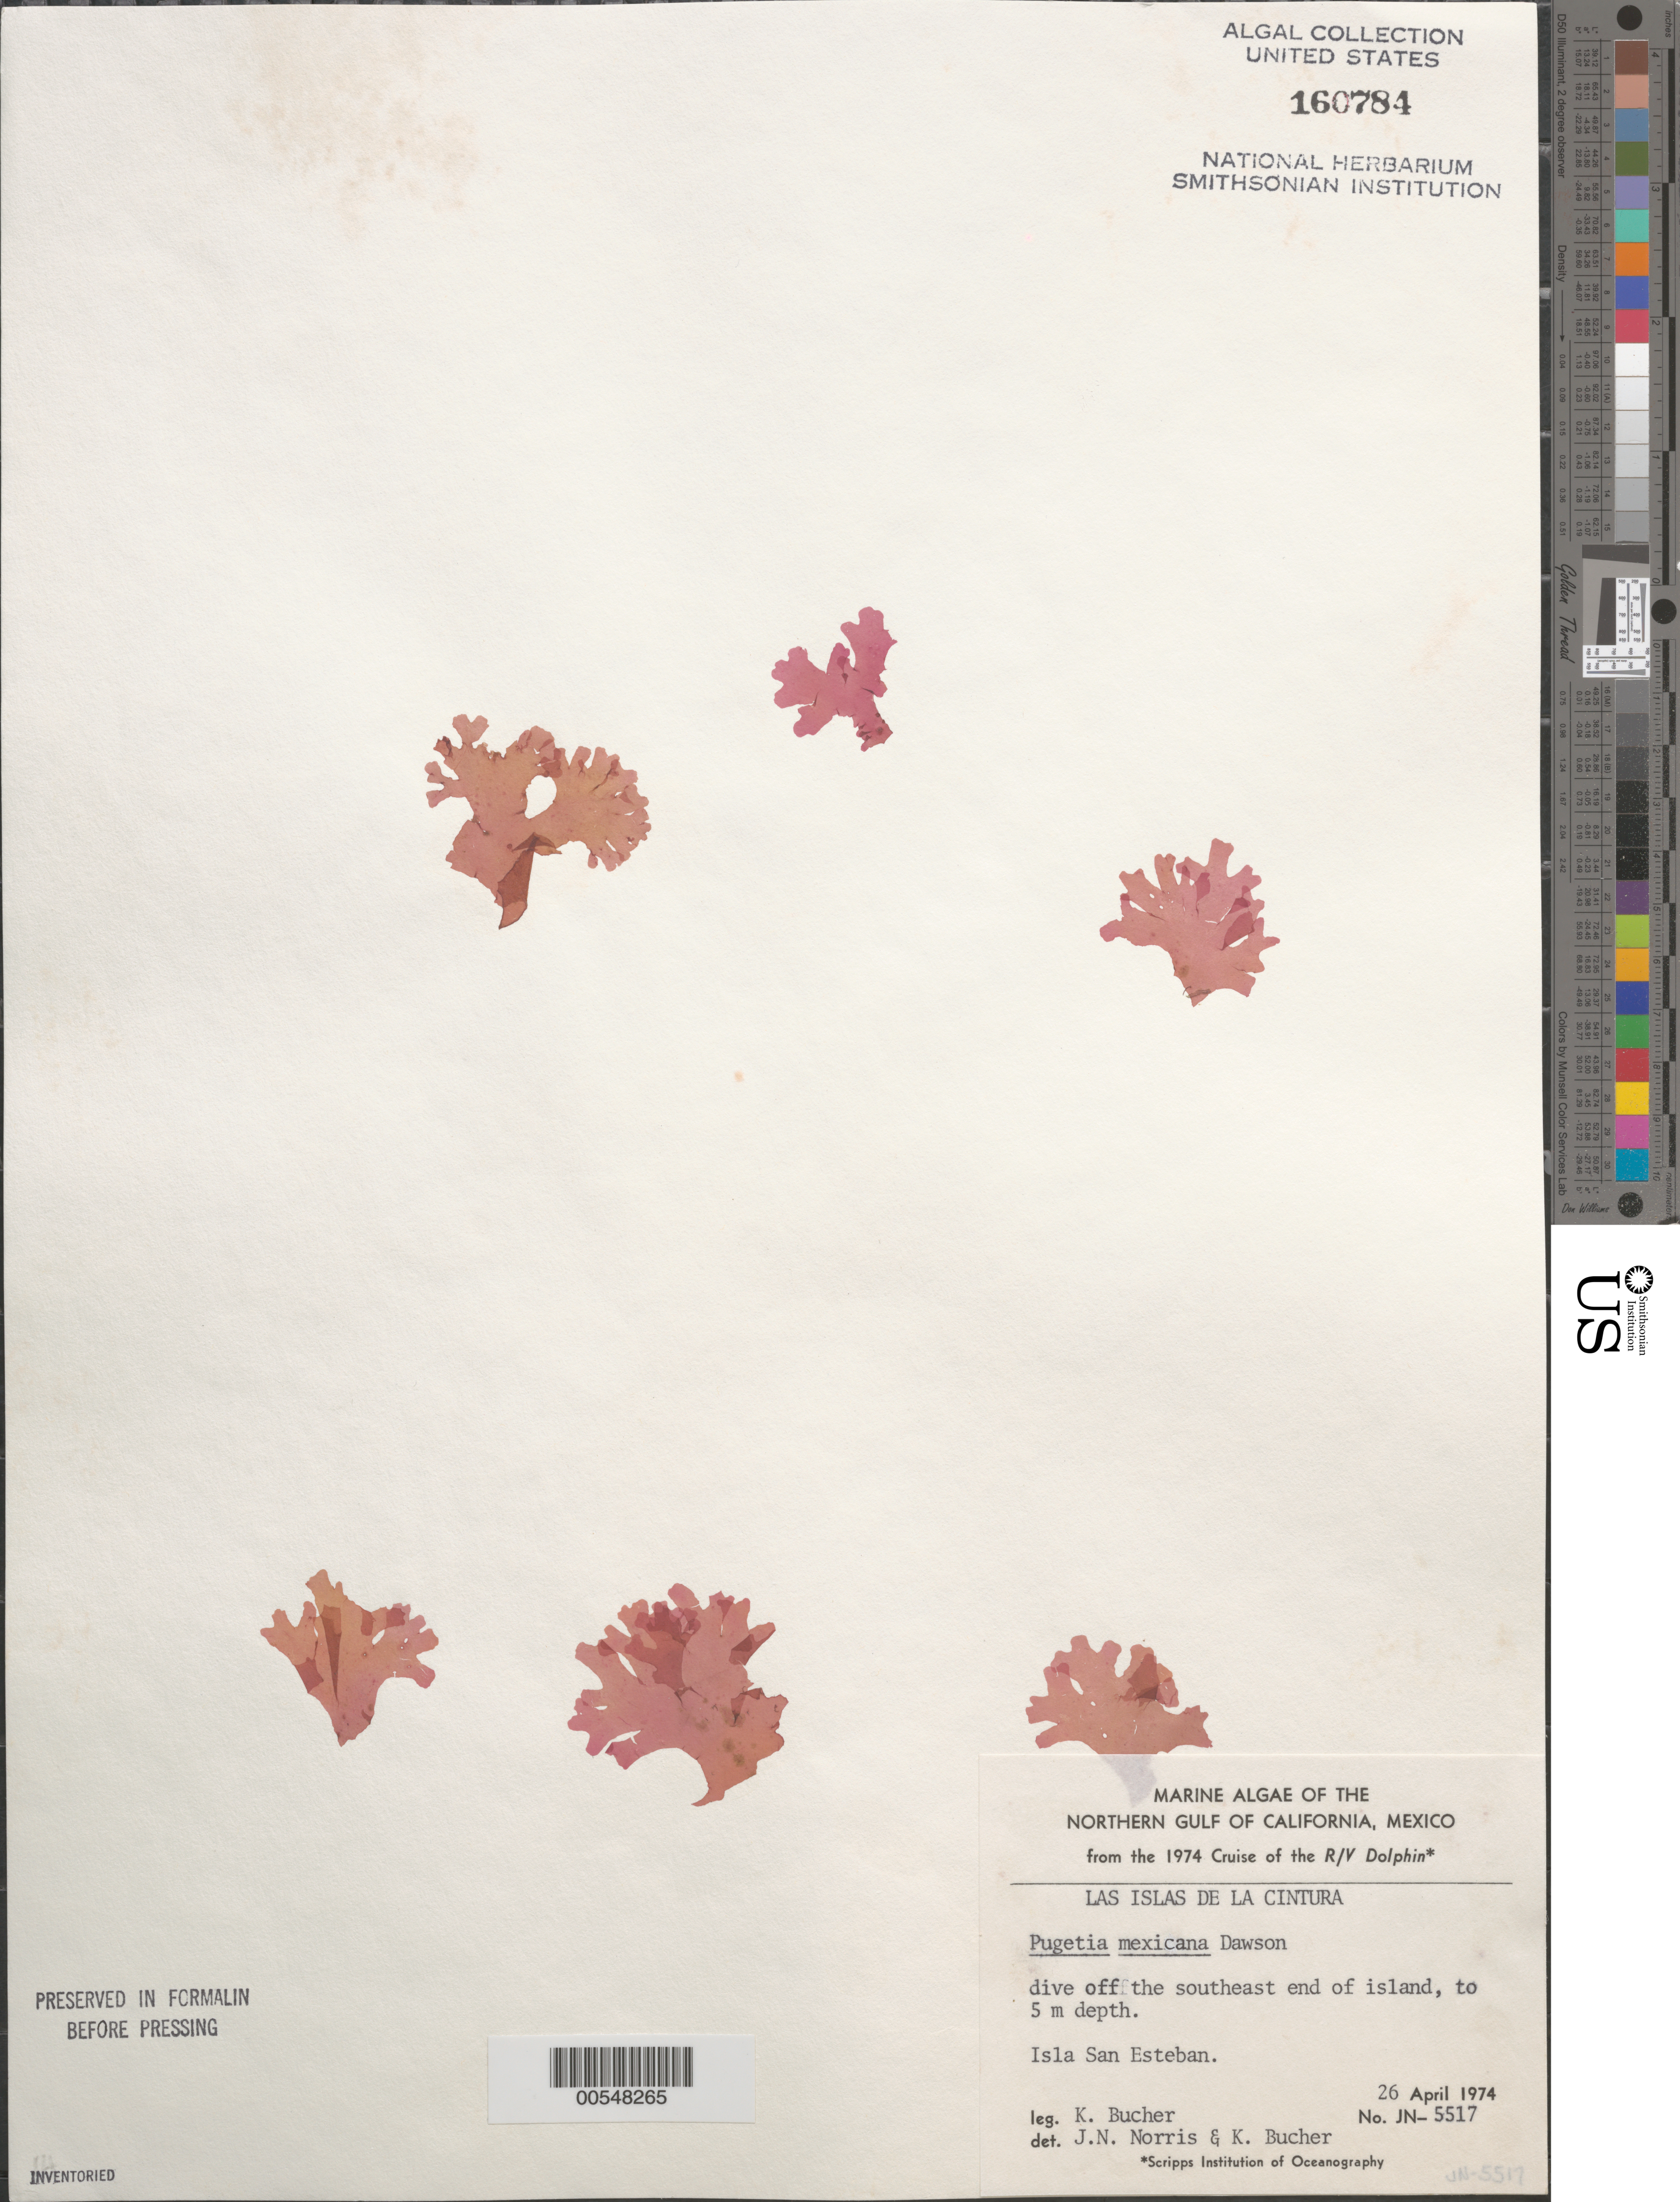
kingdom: Plantae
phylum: Rhodophyta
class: Florideophyceae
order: Gigartinales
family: Kallymeniaceae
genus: Pugetia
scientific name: Pugetia mexicana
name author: E.Y. Dawson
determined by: Norris, J. N.; Bucher, K. E.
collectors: K. E. Bucher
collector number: JN-5517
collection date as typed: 26 Apr 1974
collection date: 1974-04-26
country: Mexico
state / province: Baja California Norte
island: Isla San Esteban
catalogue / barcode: US 160784